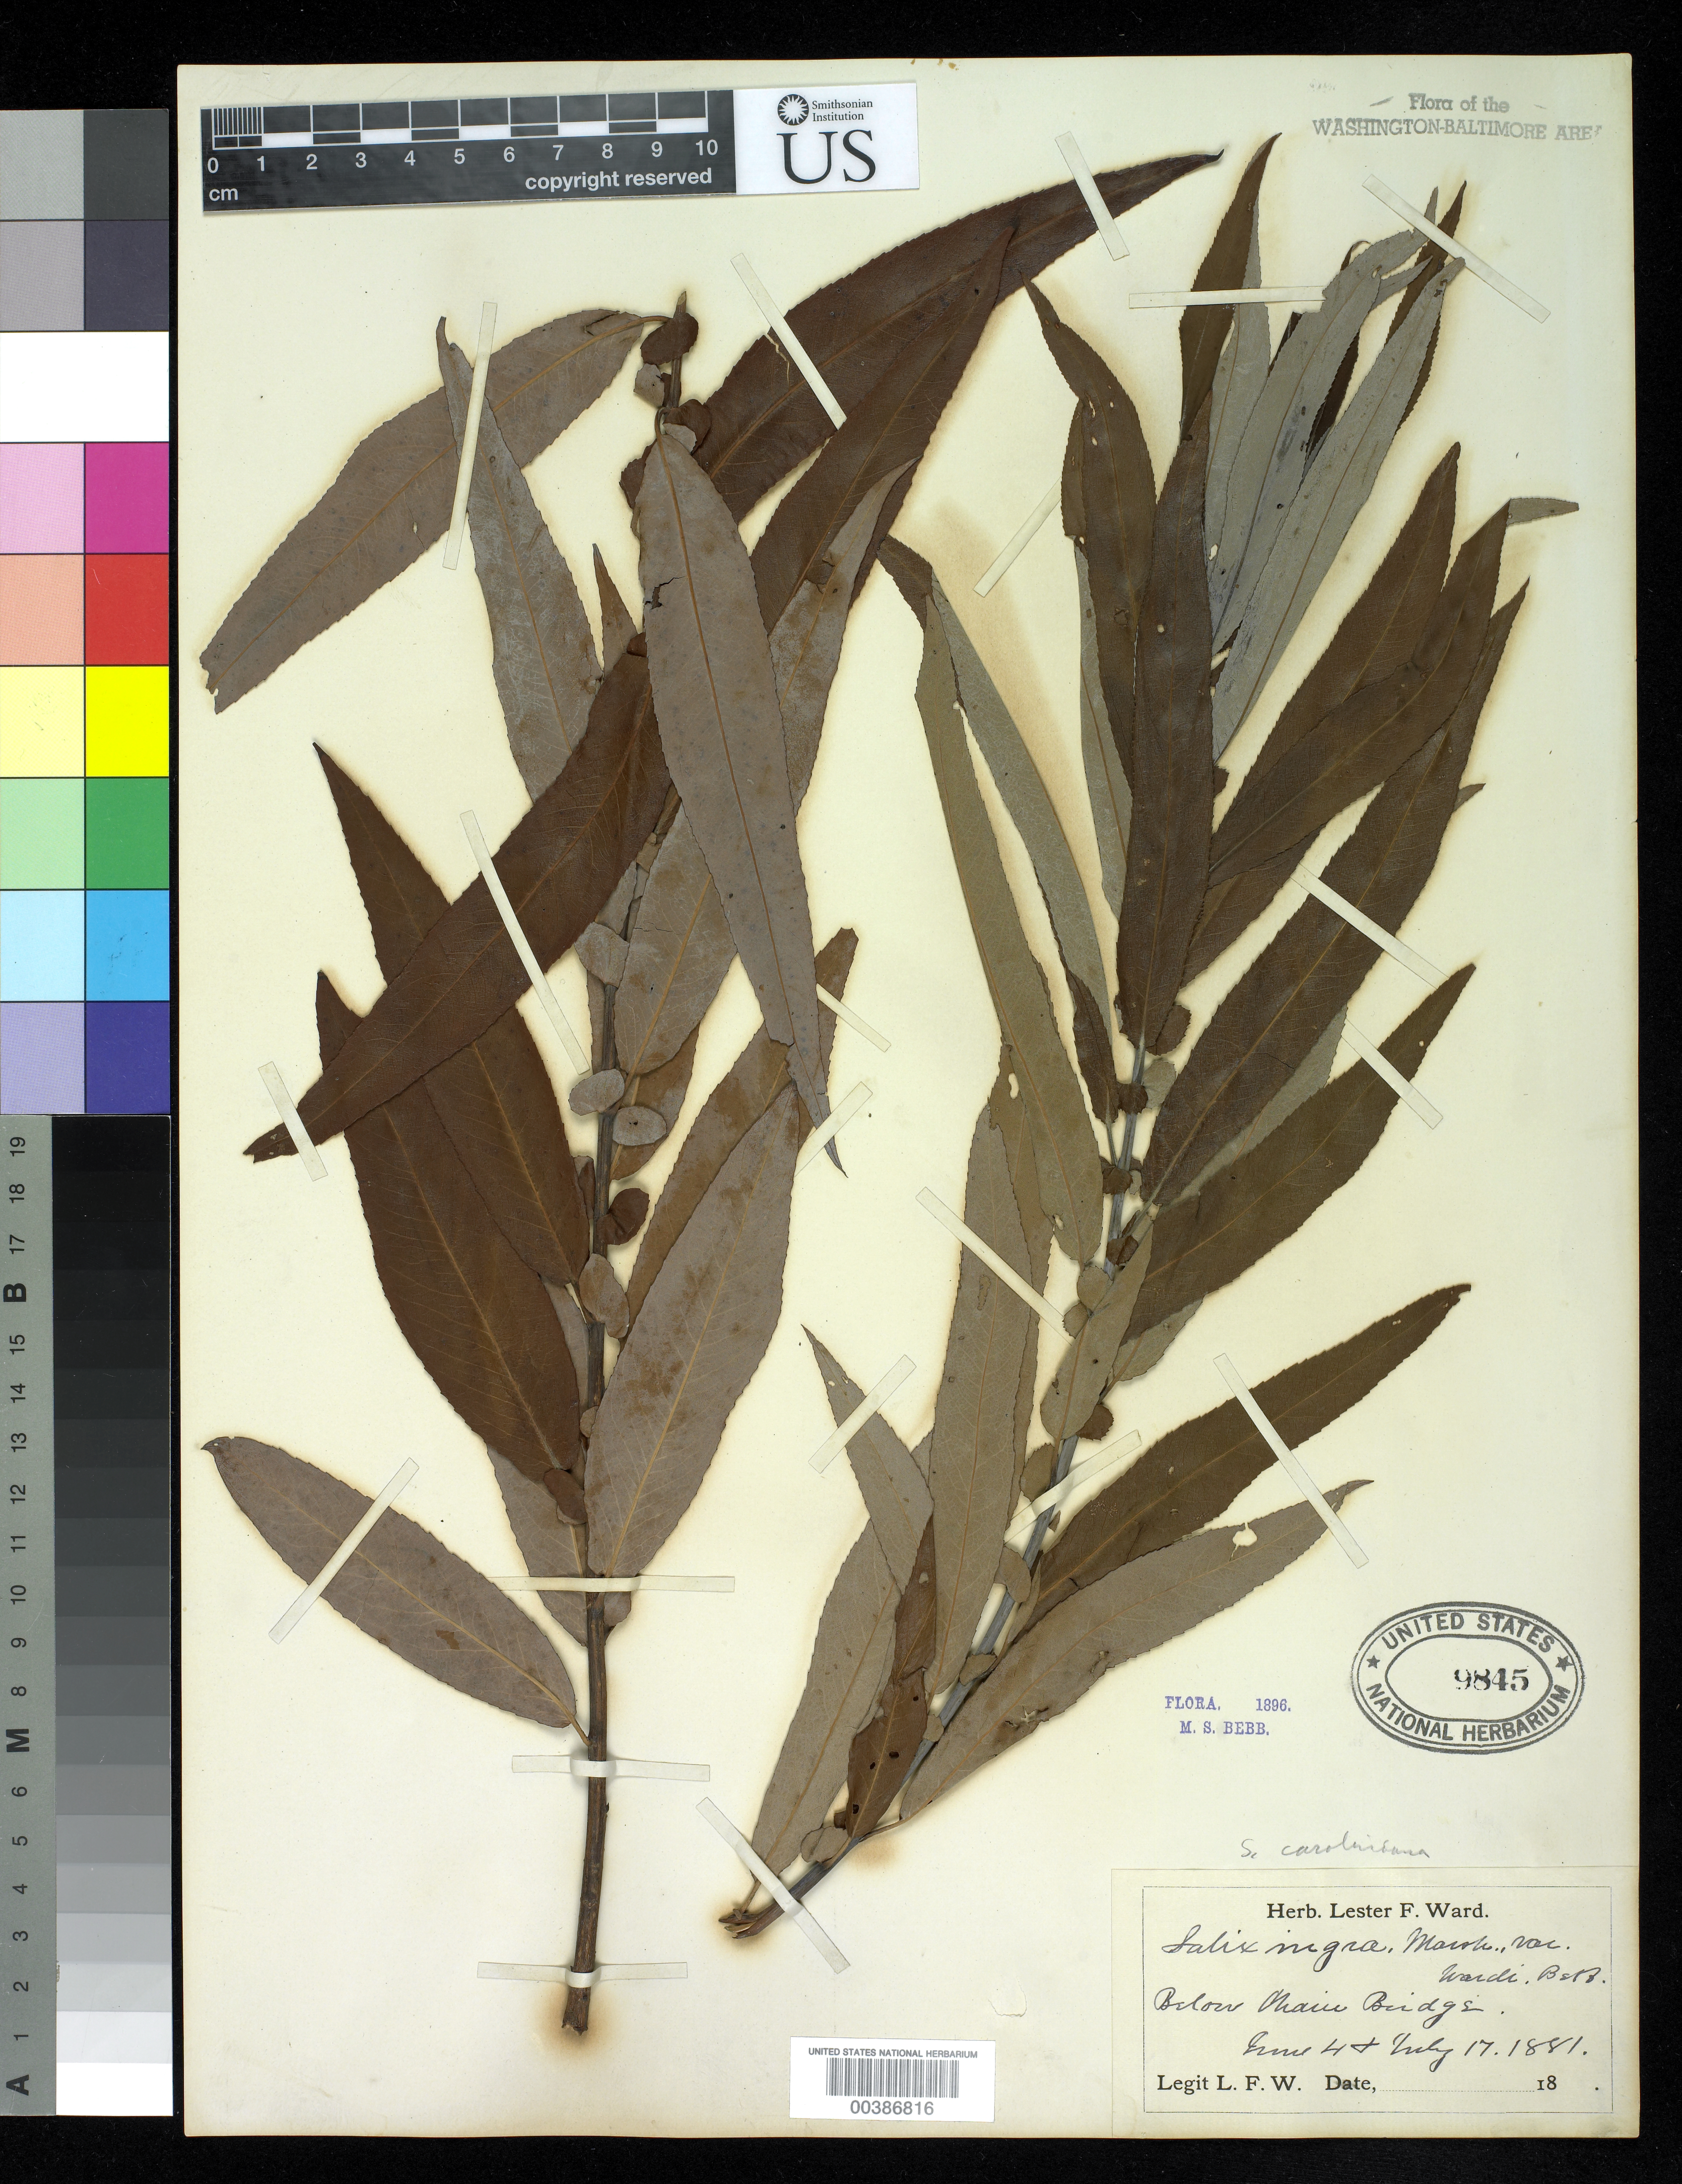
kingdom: Plantae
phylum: Tracheophyta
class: Magnoliopsida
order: Malpighiales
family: Salicaceae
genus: Salix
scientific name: Salix nigra var. wardii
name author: Bebb in Ward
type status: Syntype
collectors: L. F. Ward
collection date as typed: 04 Jun 1881 and 17 Jul 1881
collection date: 1881-06-04,1881-07-17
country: United States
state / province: District of Columbia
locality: Below Chain Bridge.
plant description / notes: Sheet mounted with 2 specimens, apparently collected on different dates.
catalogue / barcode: US 9845